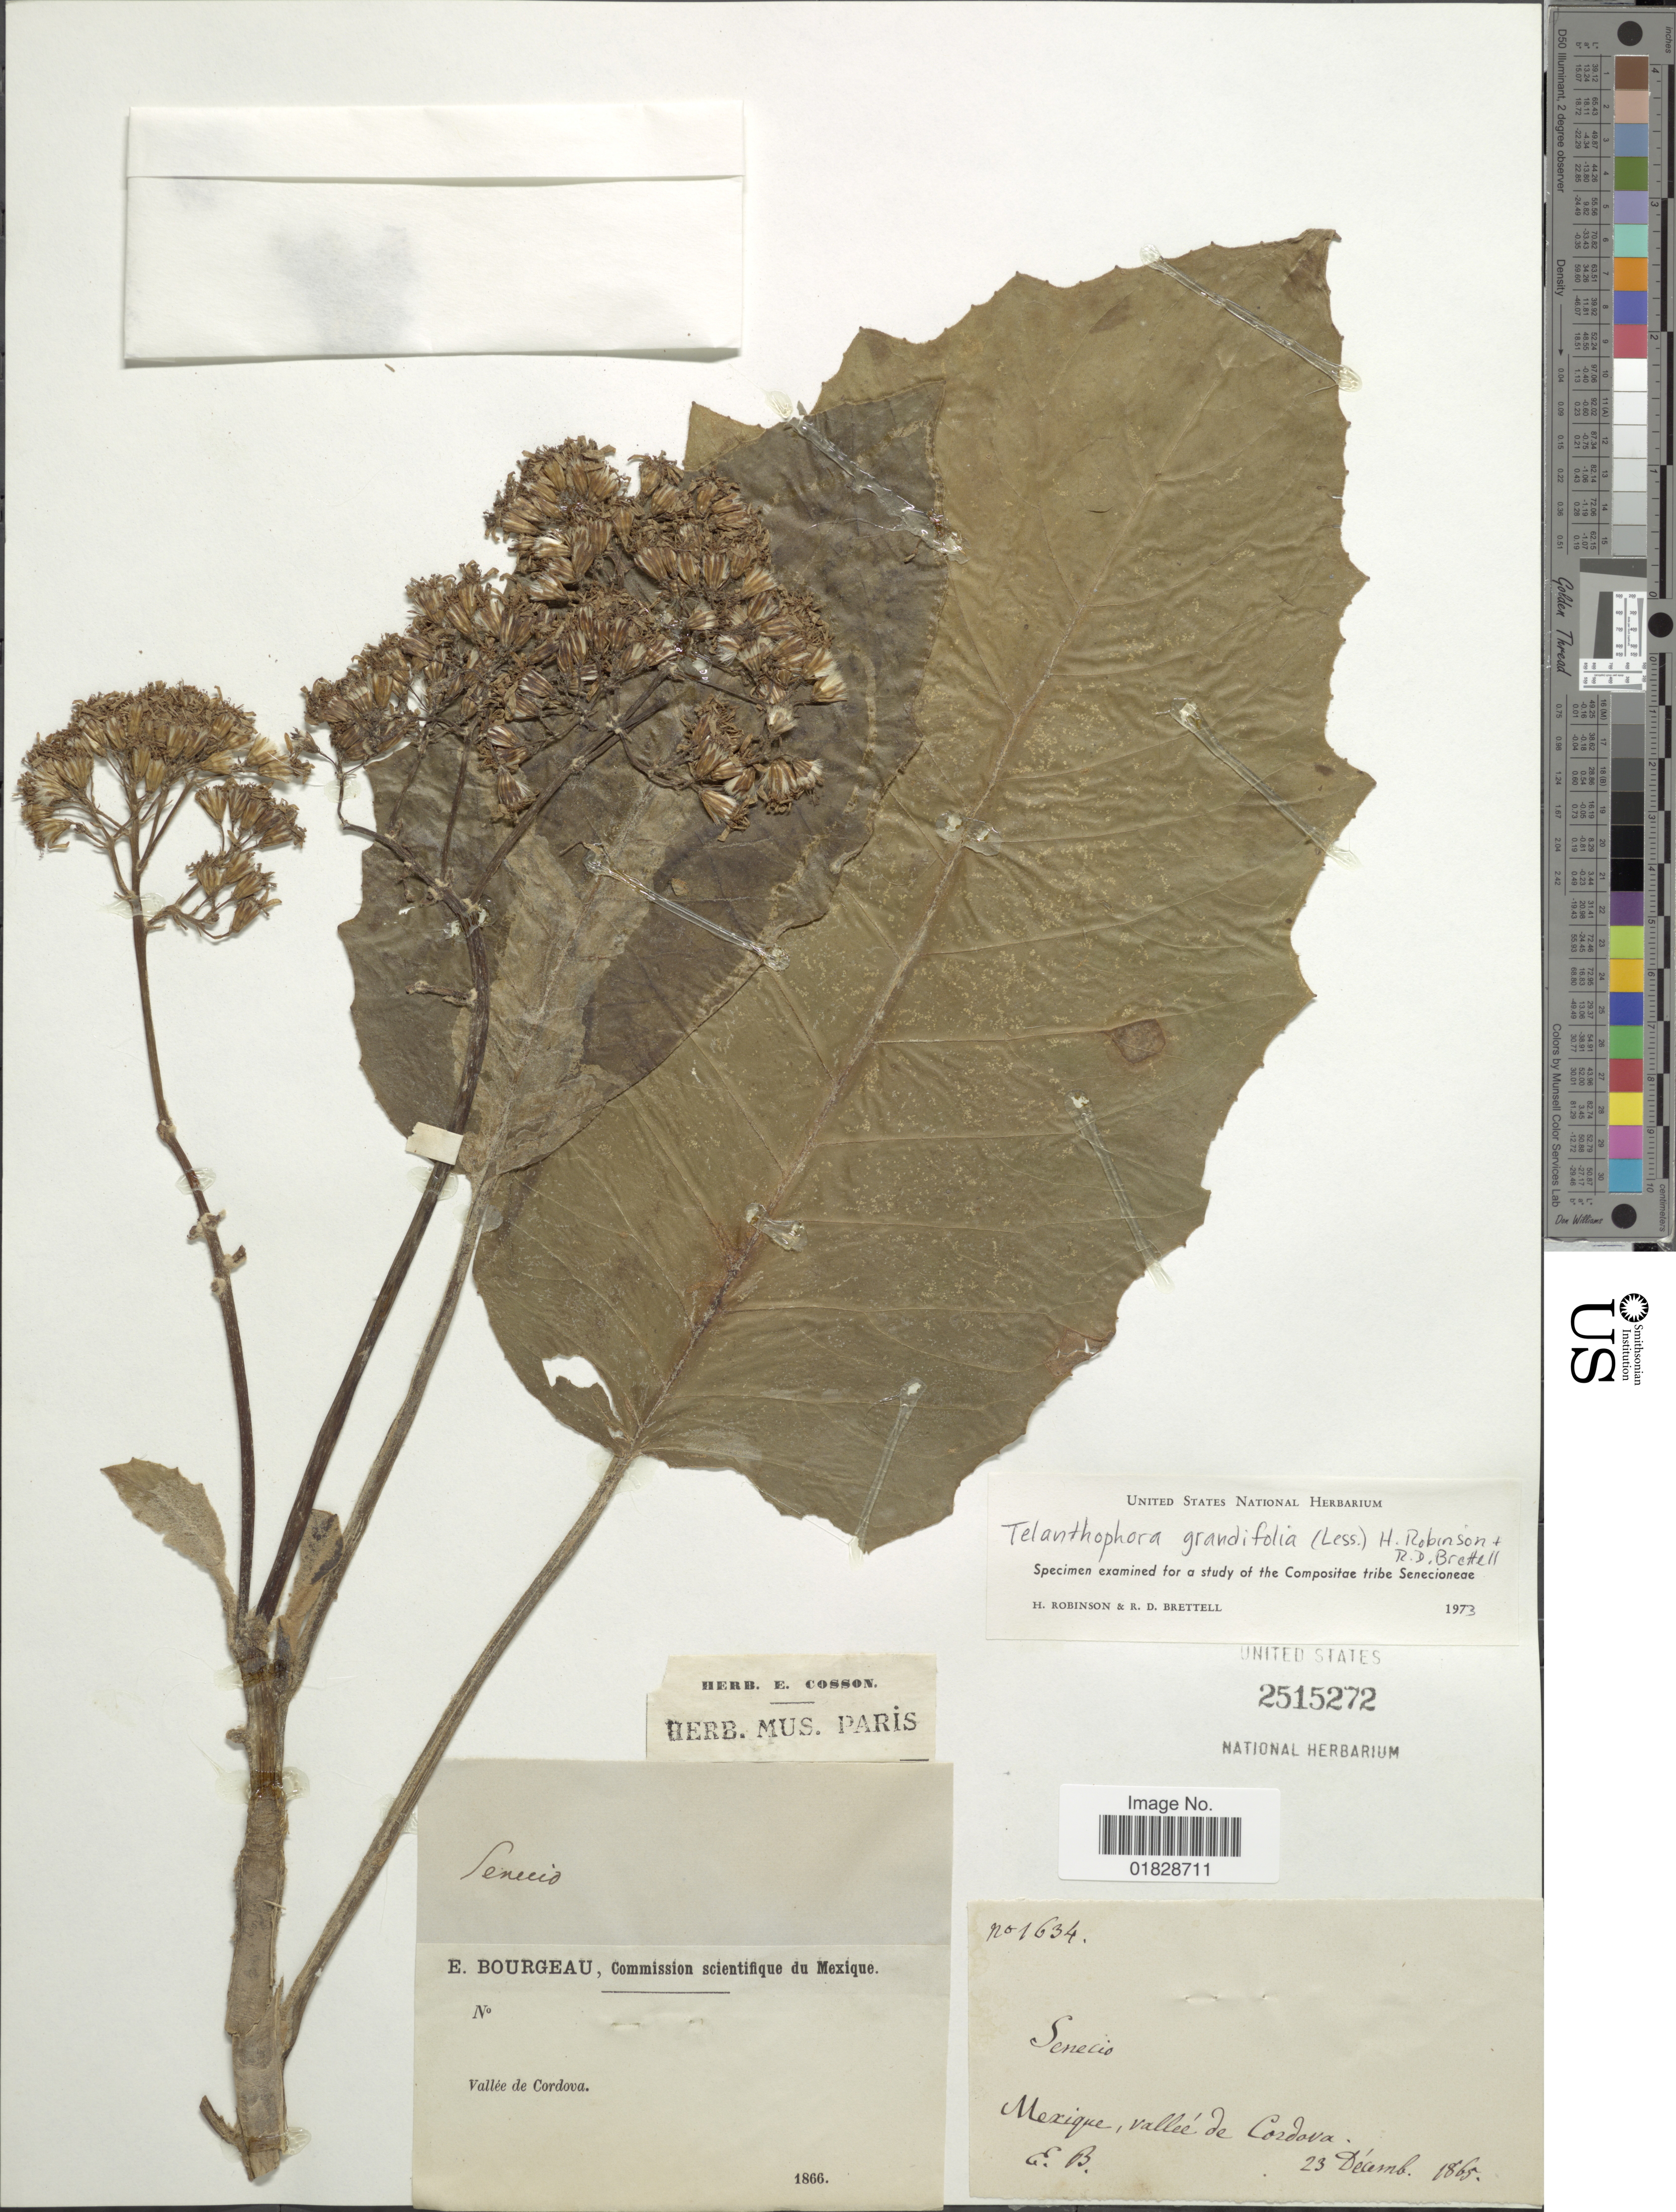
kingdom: Plantae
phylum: Tracheophyta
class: Magnoliopsida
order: Asterales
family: Asteraceae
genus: Telanthophora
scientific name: Telanthophora grandifolia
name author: (Less.) H. Rob. & Brettell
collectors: E. Bourgeau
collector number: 1634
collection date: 1865-12-23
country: Mexico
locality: Mexique, vallée de Cordova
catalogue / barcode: US 2515272